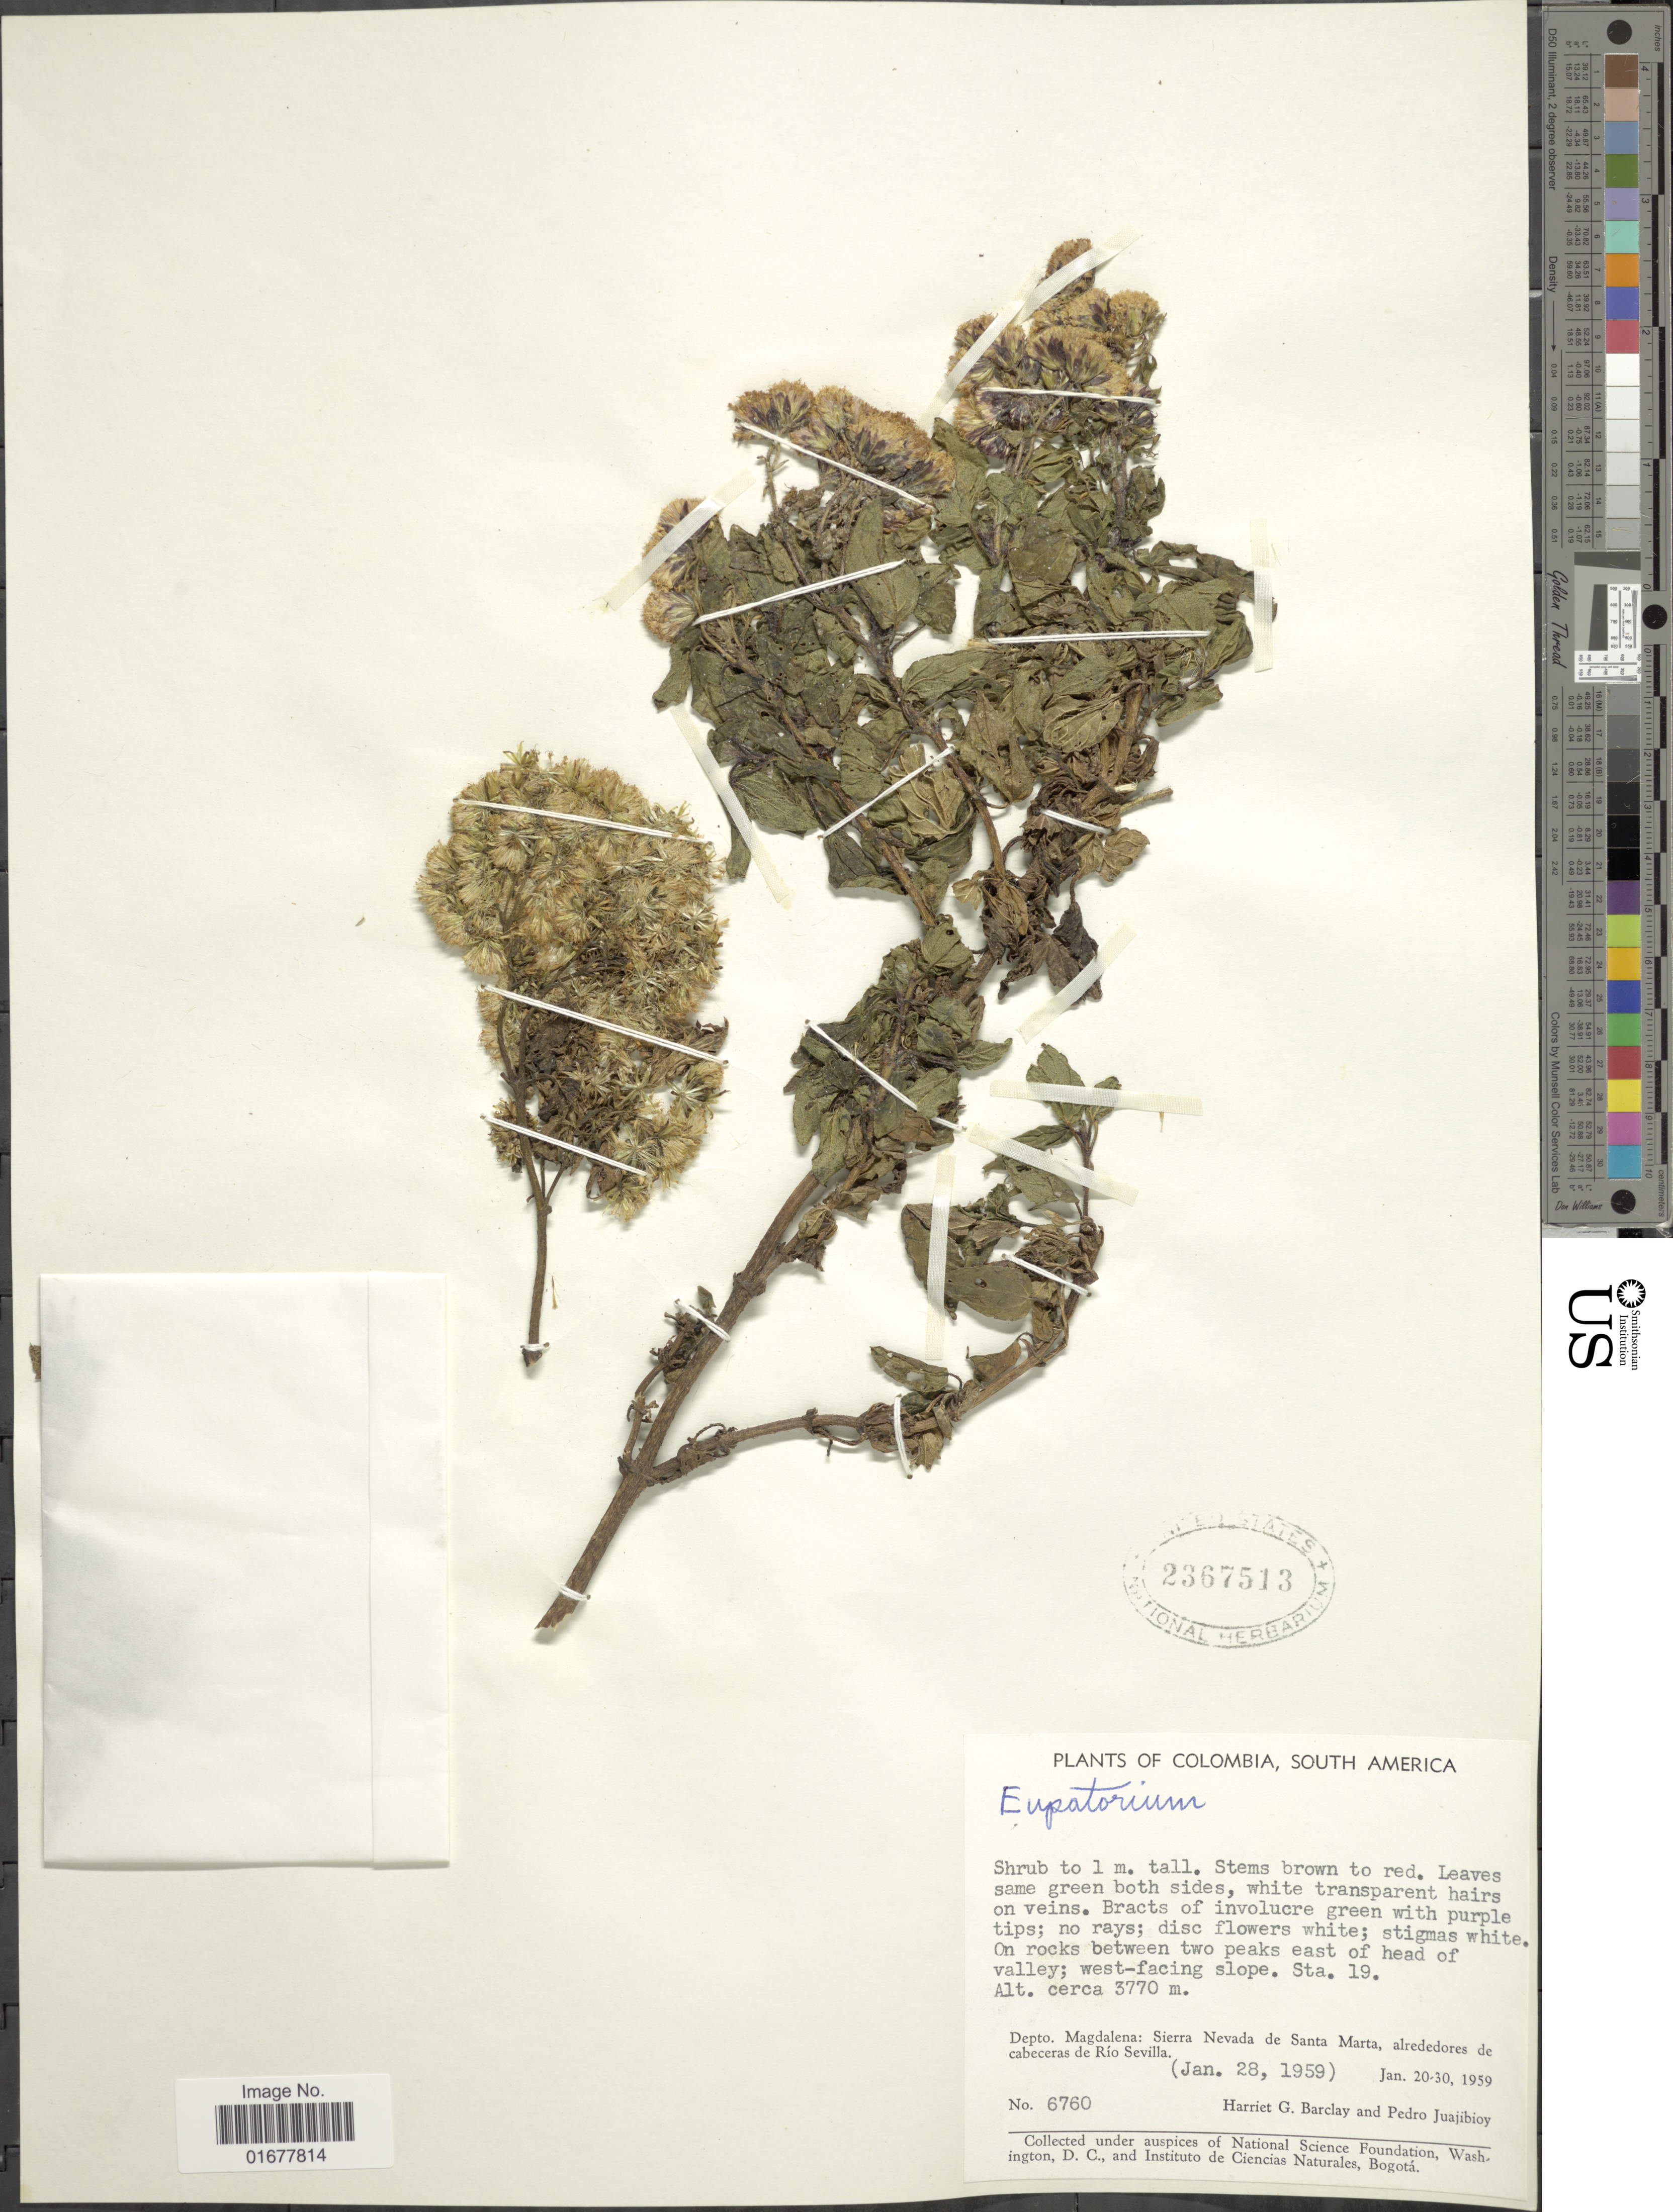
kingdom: Plantae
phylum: Tracheophyta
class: Magnoliopsida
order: Asterales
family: Asteraceae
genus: Ageratina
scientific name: Ageratina sp.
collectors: H. G. Barclay & P. Juajibioy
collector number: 6760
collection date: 1959-01-28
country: Colombia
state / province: Magdalena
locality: Sierra Nevada de Santa Marta, alrededores de cabeceras de Rio Sevilla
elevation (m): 3770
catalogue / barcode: US 2367513